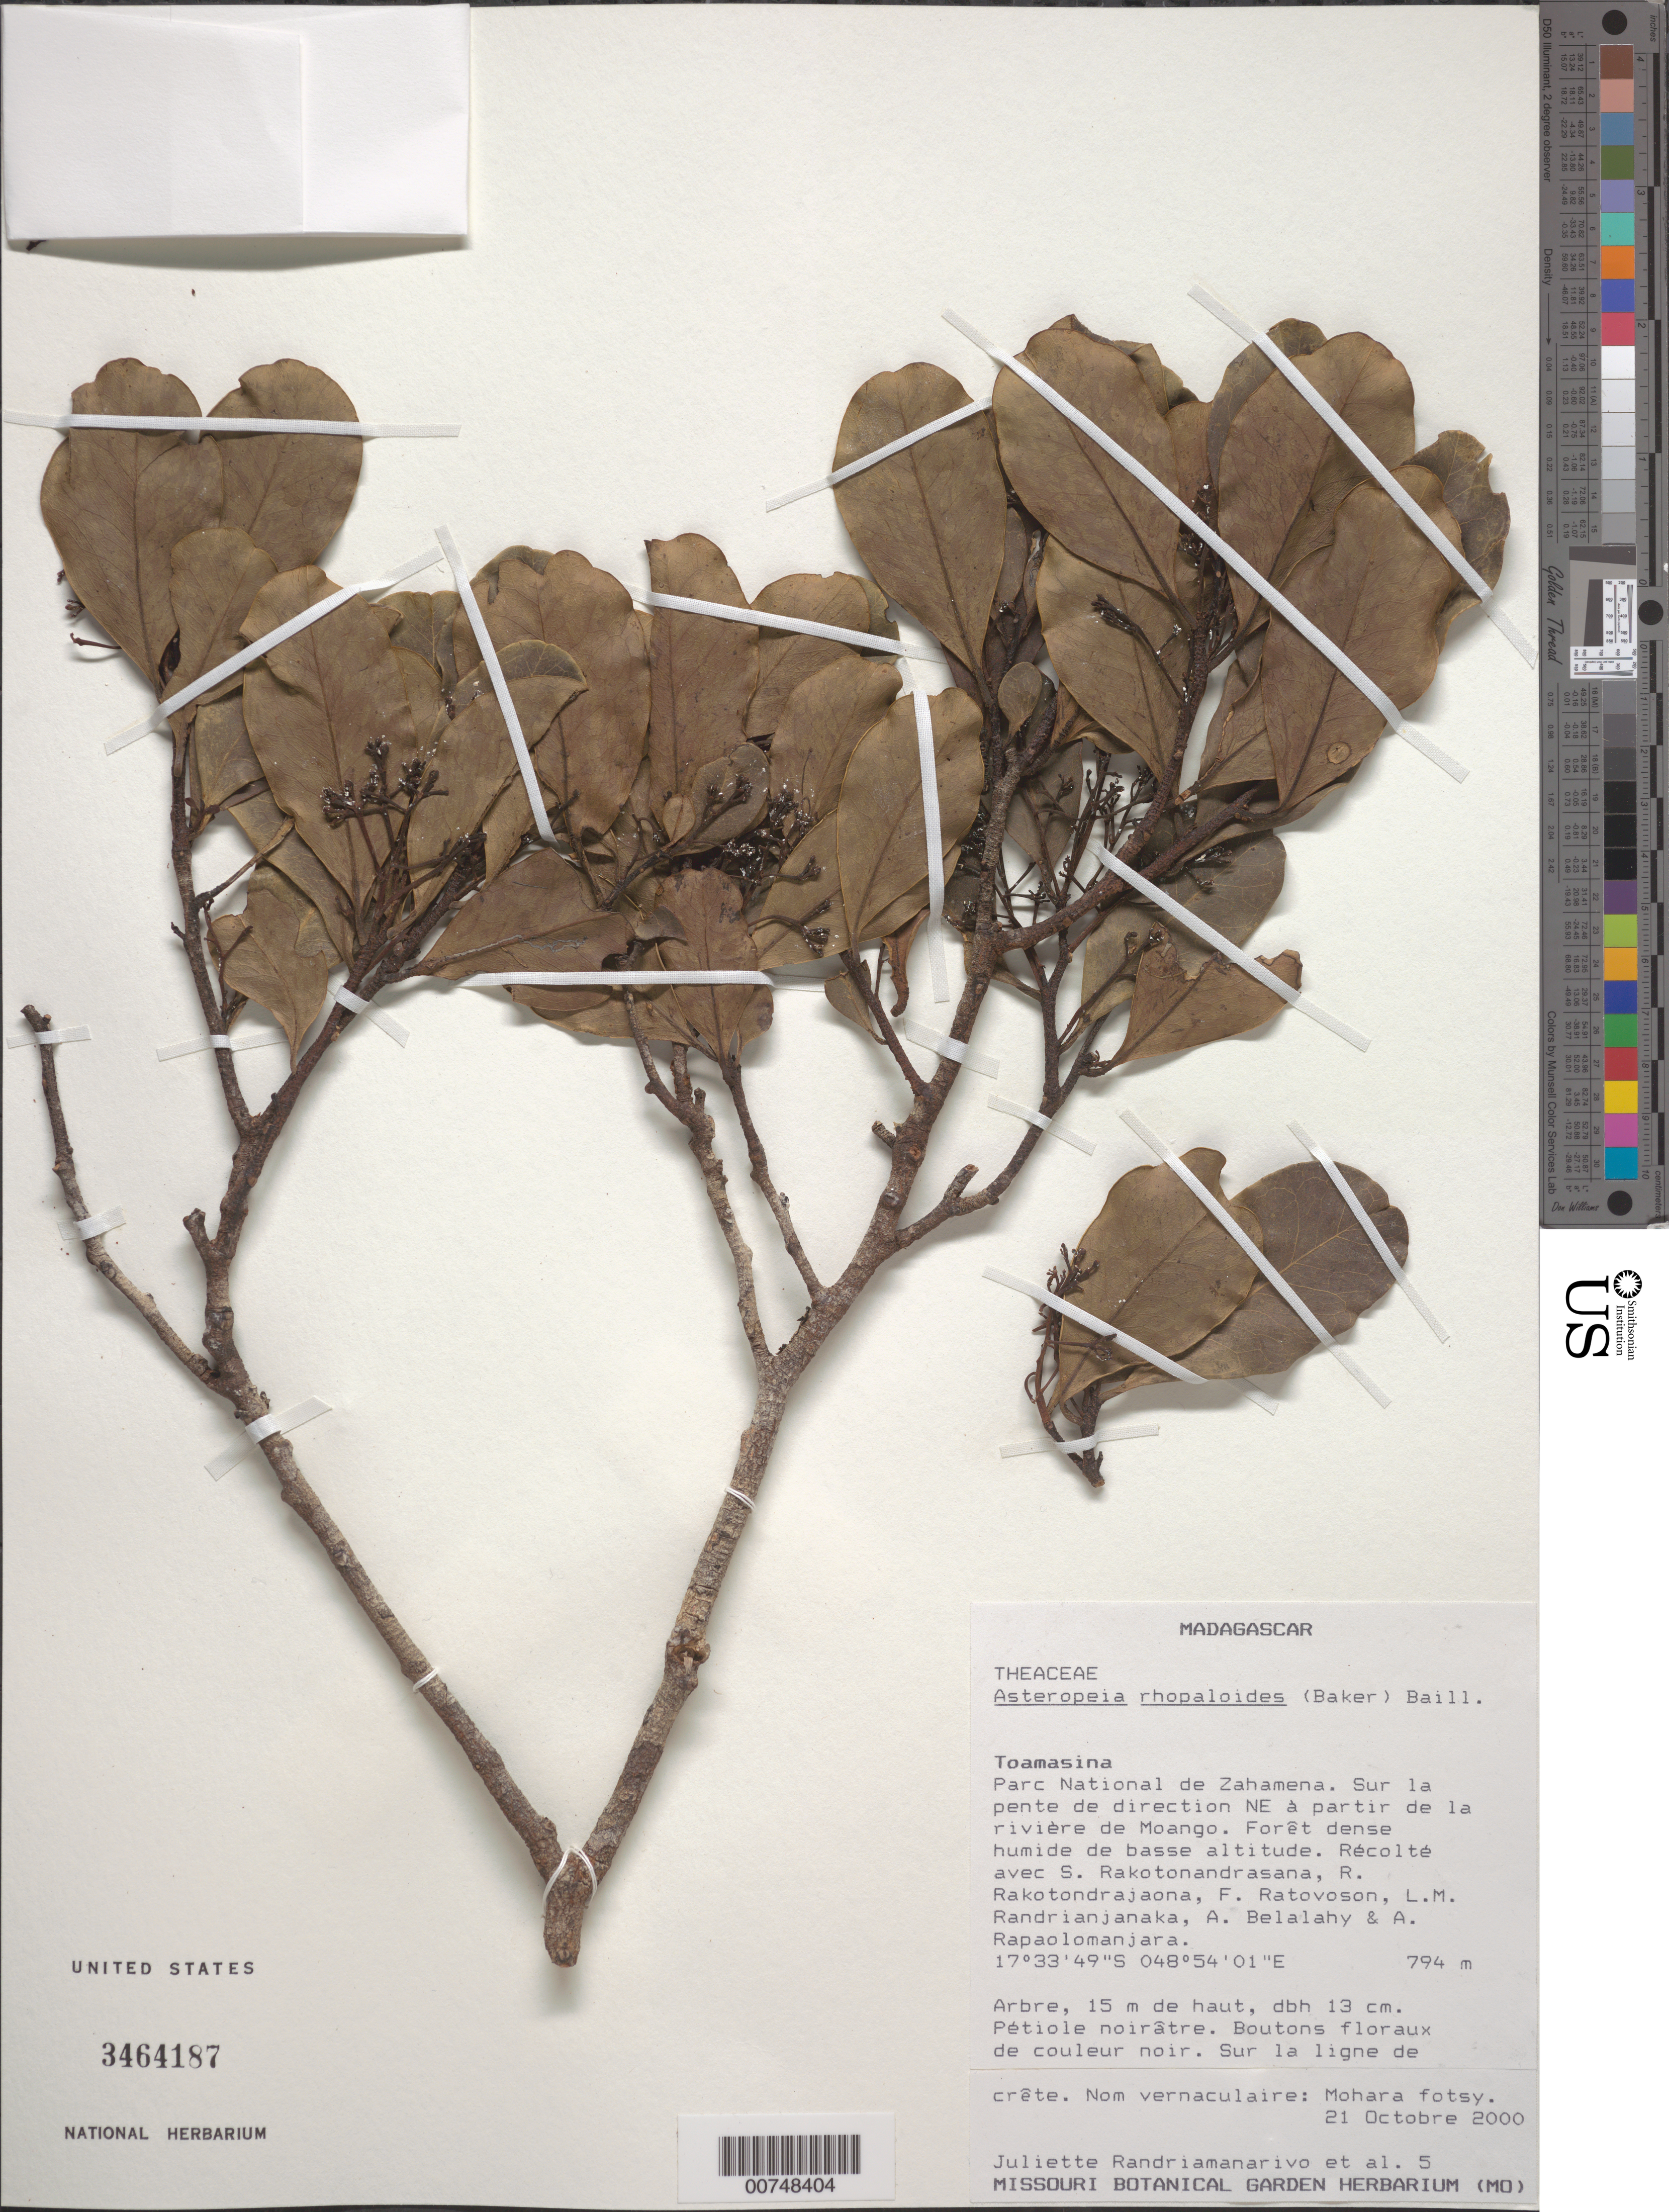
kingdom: Plantae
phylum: Tracheophyta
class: Magnoliopsida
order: Caryophyllales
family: Asteropeiaceae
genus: Asteropeia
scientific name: Asteropeia rhopaloides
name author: Baill.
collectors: J. Randriamanarivo, S. Rakotonandrasana, R. Rakotondrajaona, F. Ratovoson, L. Randrianjanaka, A. Belalahy & A. Rapaolomanjara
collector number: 5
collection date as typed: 21 Oct 2000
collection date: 2000-10-21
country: Madagascar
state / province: Analanjirofo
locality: Parc National de Zahamena. Sur la pente de direction NE à partir de la rivière de Moango.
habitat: Forêt dense humide de basse altitude.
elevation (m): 794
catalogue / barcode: US 3464187